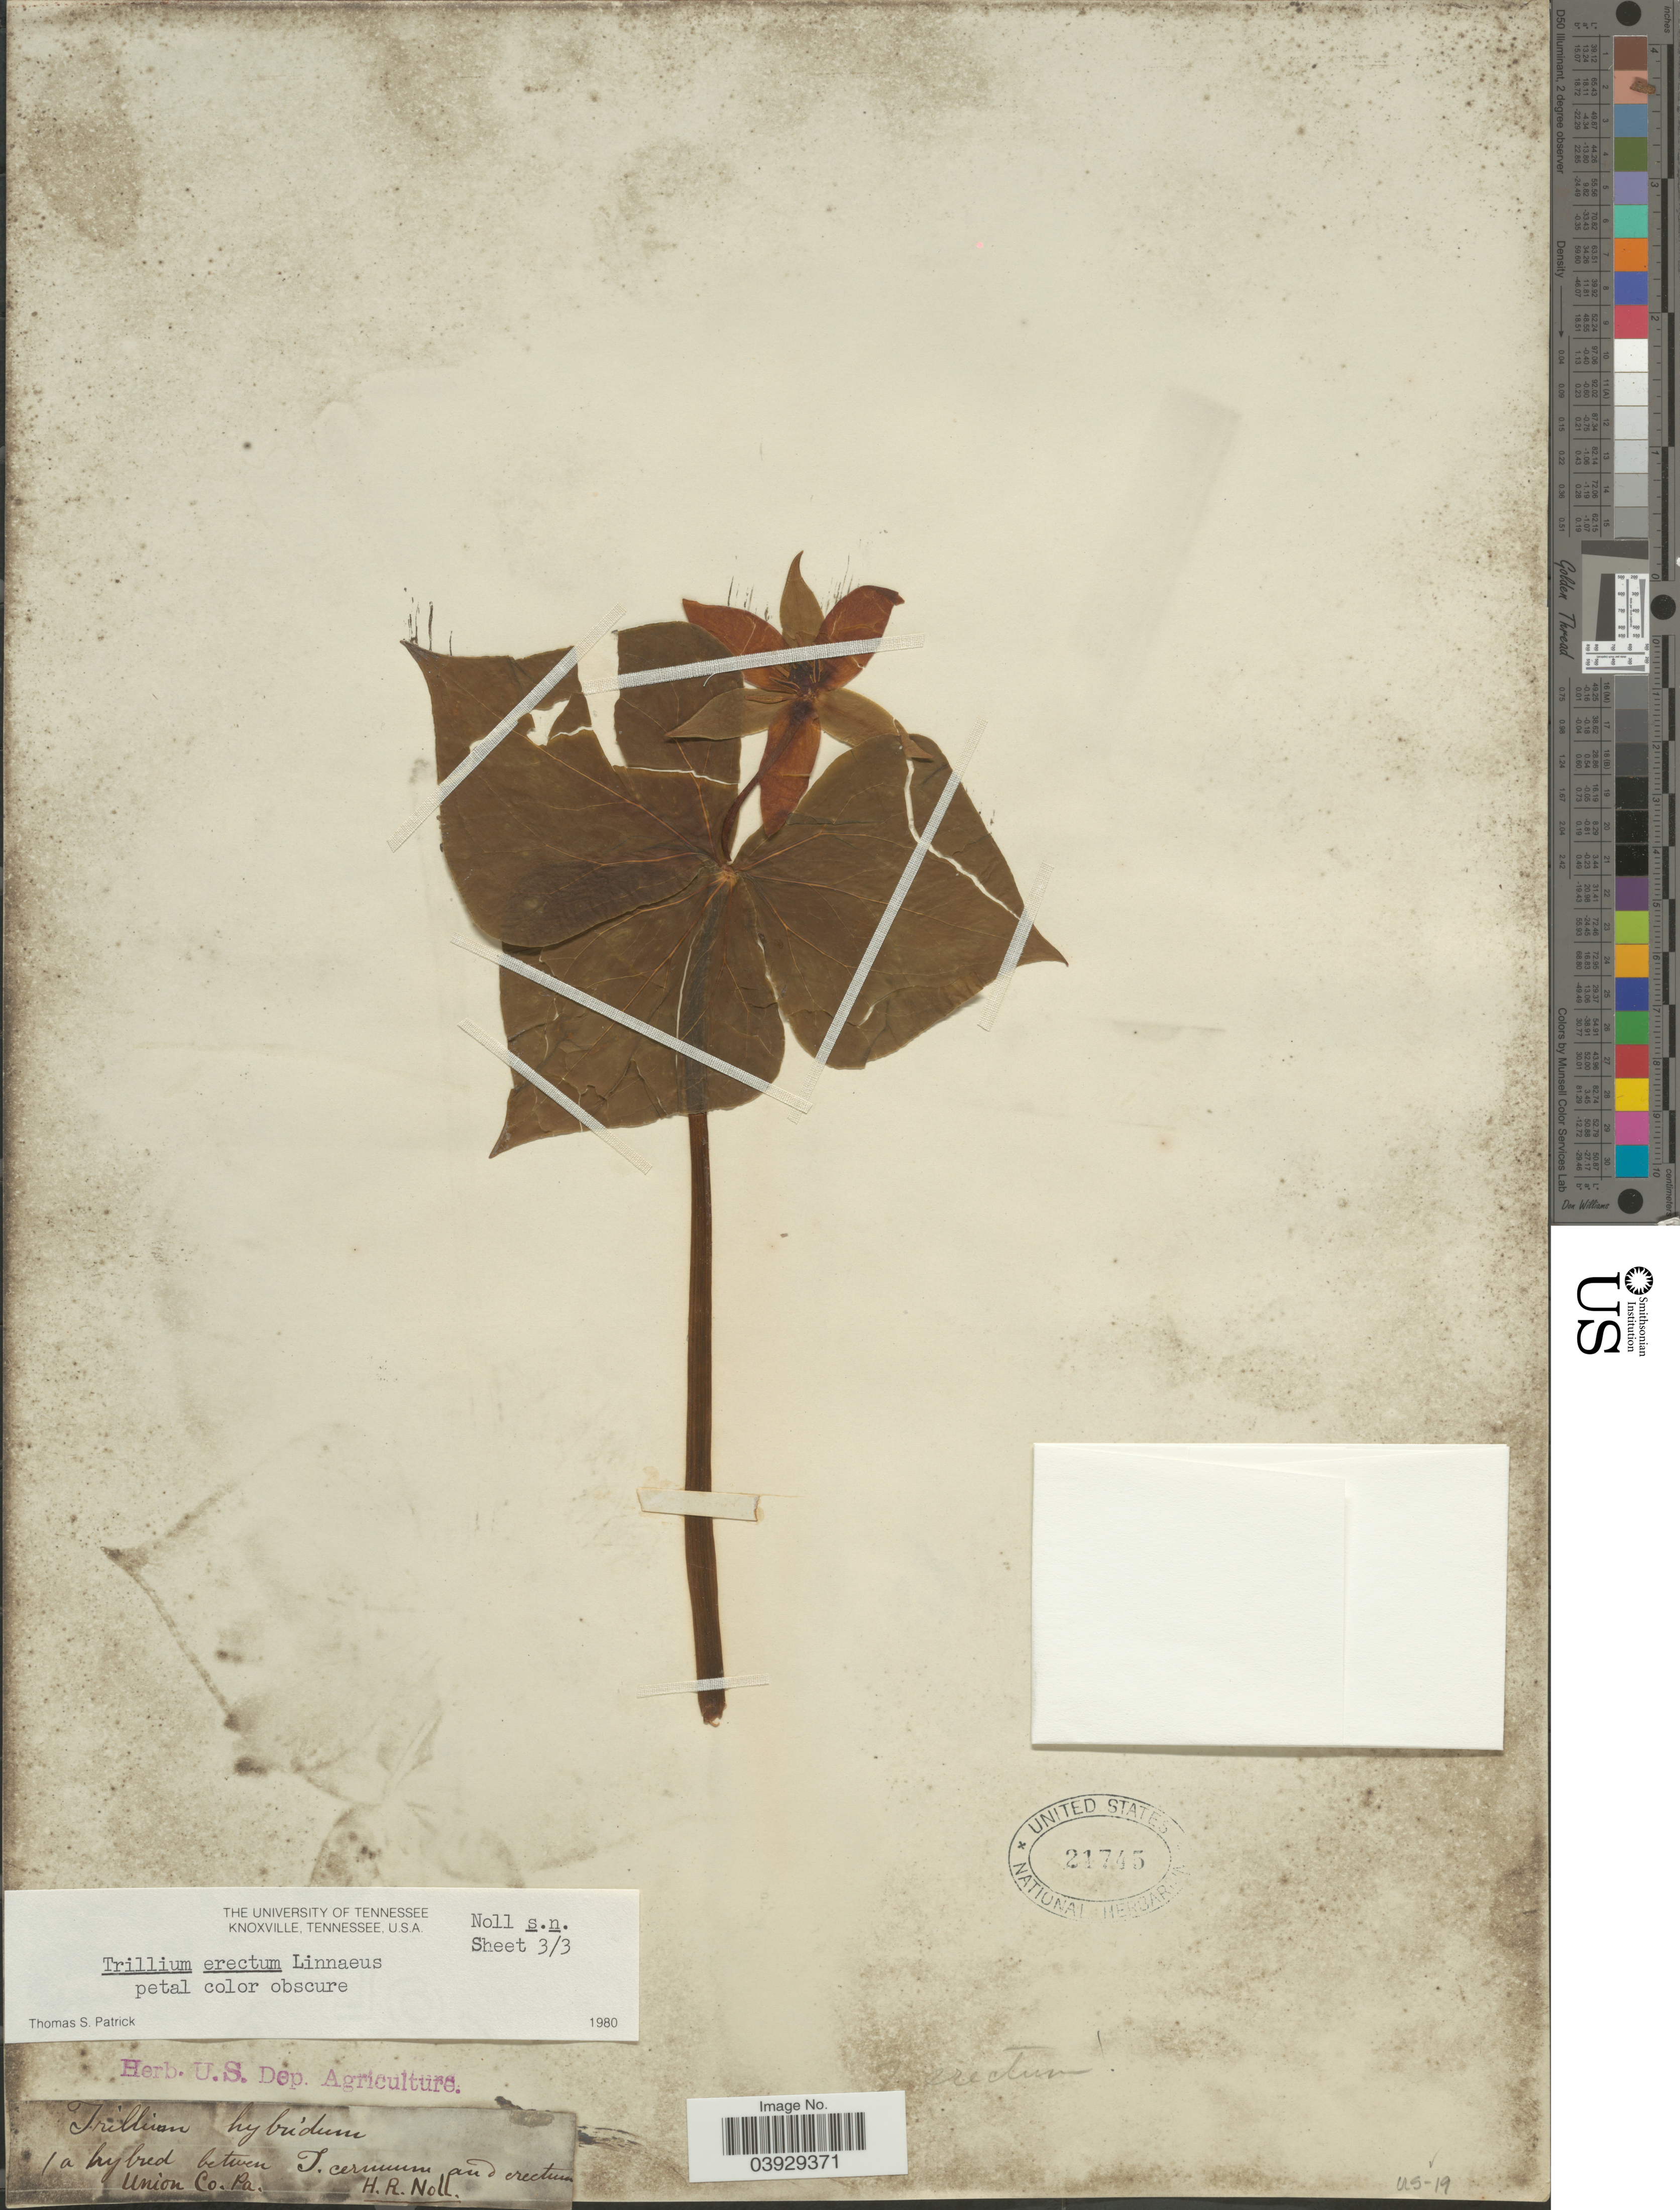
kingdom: Plantae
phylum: Tracheophyta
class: Liliopsida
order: Liliales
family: Melanthiaceae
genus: Trillium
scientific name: Trillium erectum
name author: L.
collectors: H. Noll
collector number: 1a?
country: United States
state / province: Pennsylvania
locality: Union Co.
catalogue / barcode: US 21745